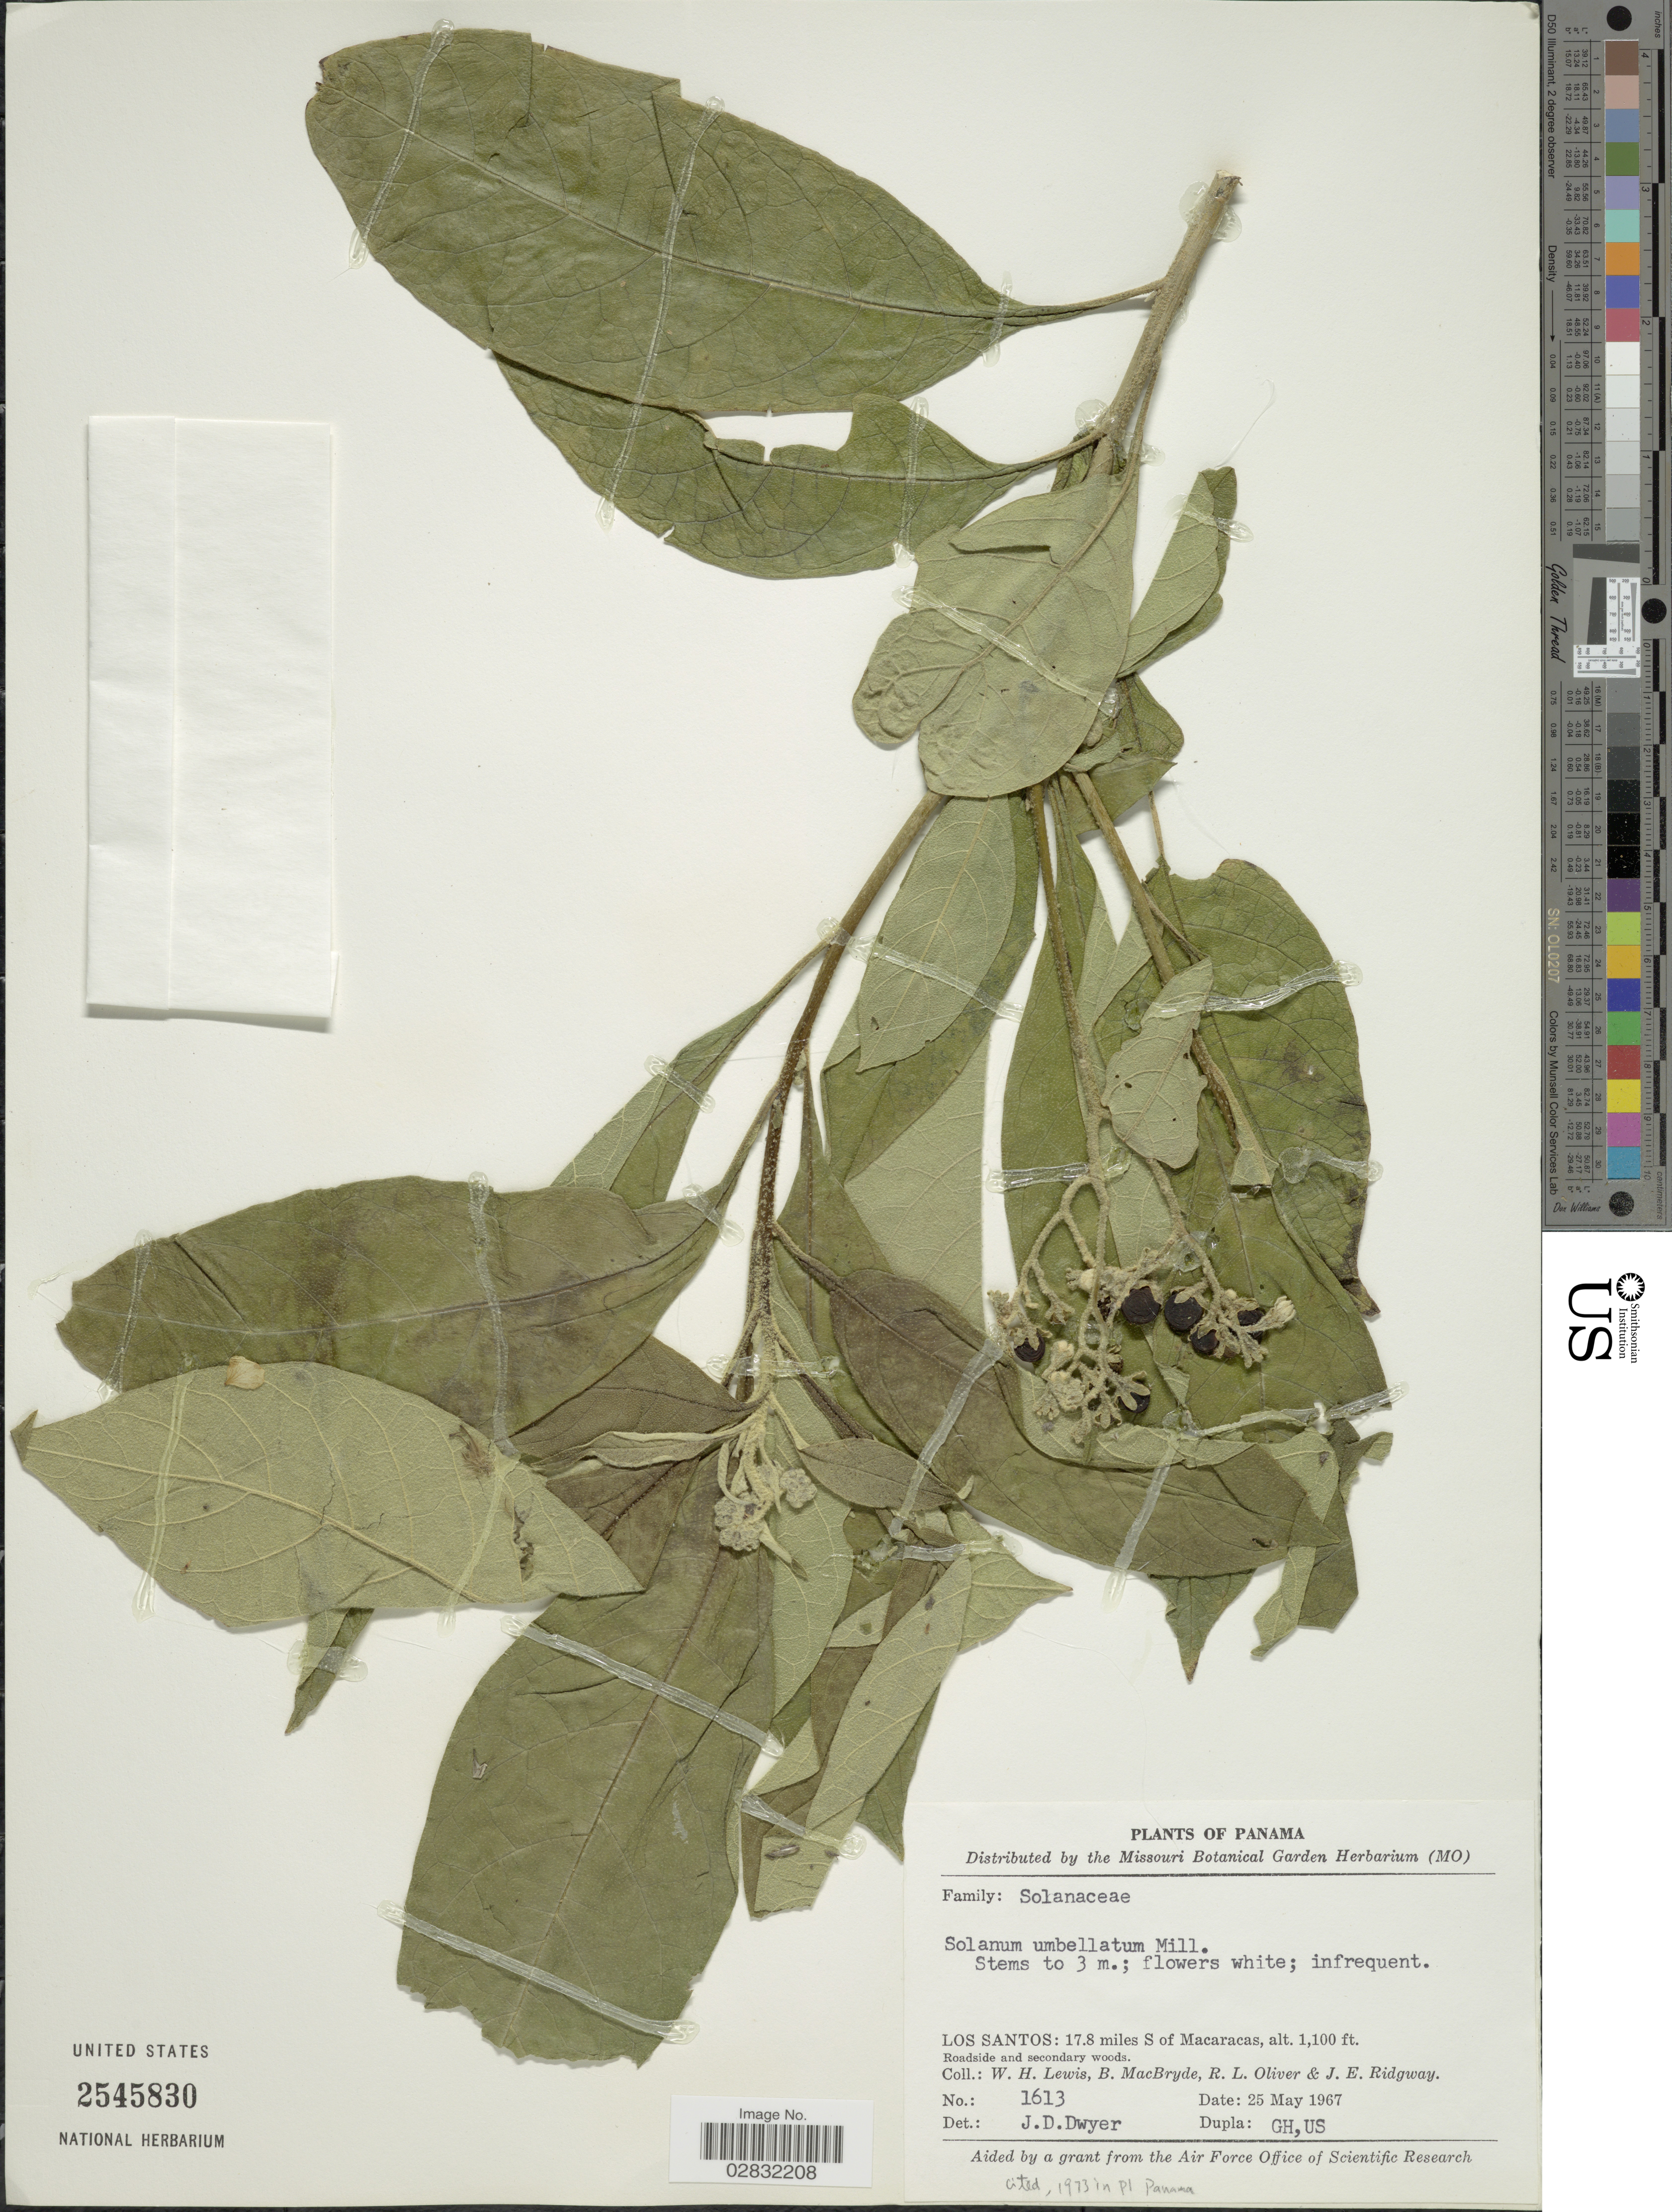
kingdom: Plantae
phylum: Tracheophyta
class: Magnoliopsida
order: Solanales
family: Solanaceae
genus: Solanum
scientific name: Solanum umbellatum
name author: Mill.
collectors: W. H. Lewis, B. MacBryde, R. Oliver & J. Ridgway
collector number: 1613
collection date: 1967-05-25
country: Panama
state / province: Los Santos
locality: Los Santos: 17.8 miles S of Macaracas, Roadside and secondary woods.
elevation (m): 335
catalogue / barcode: US 2545830